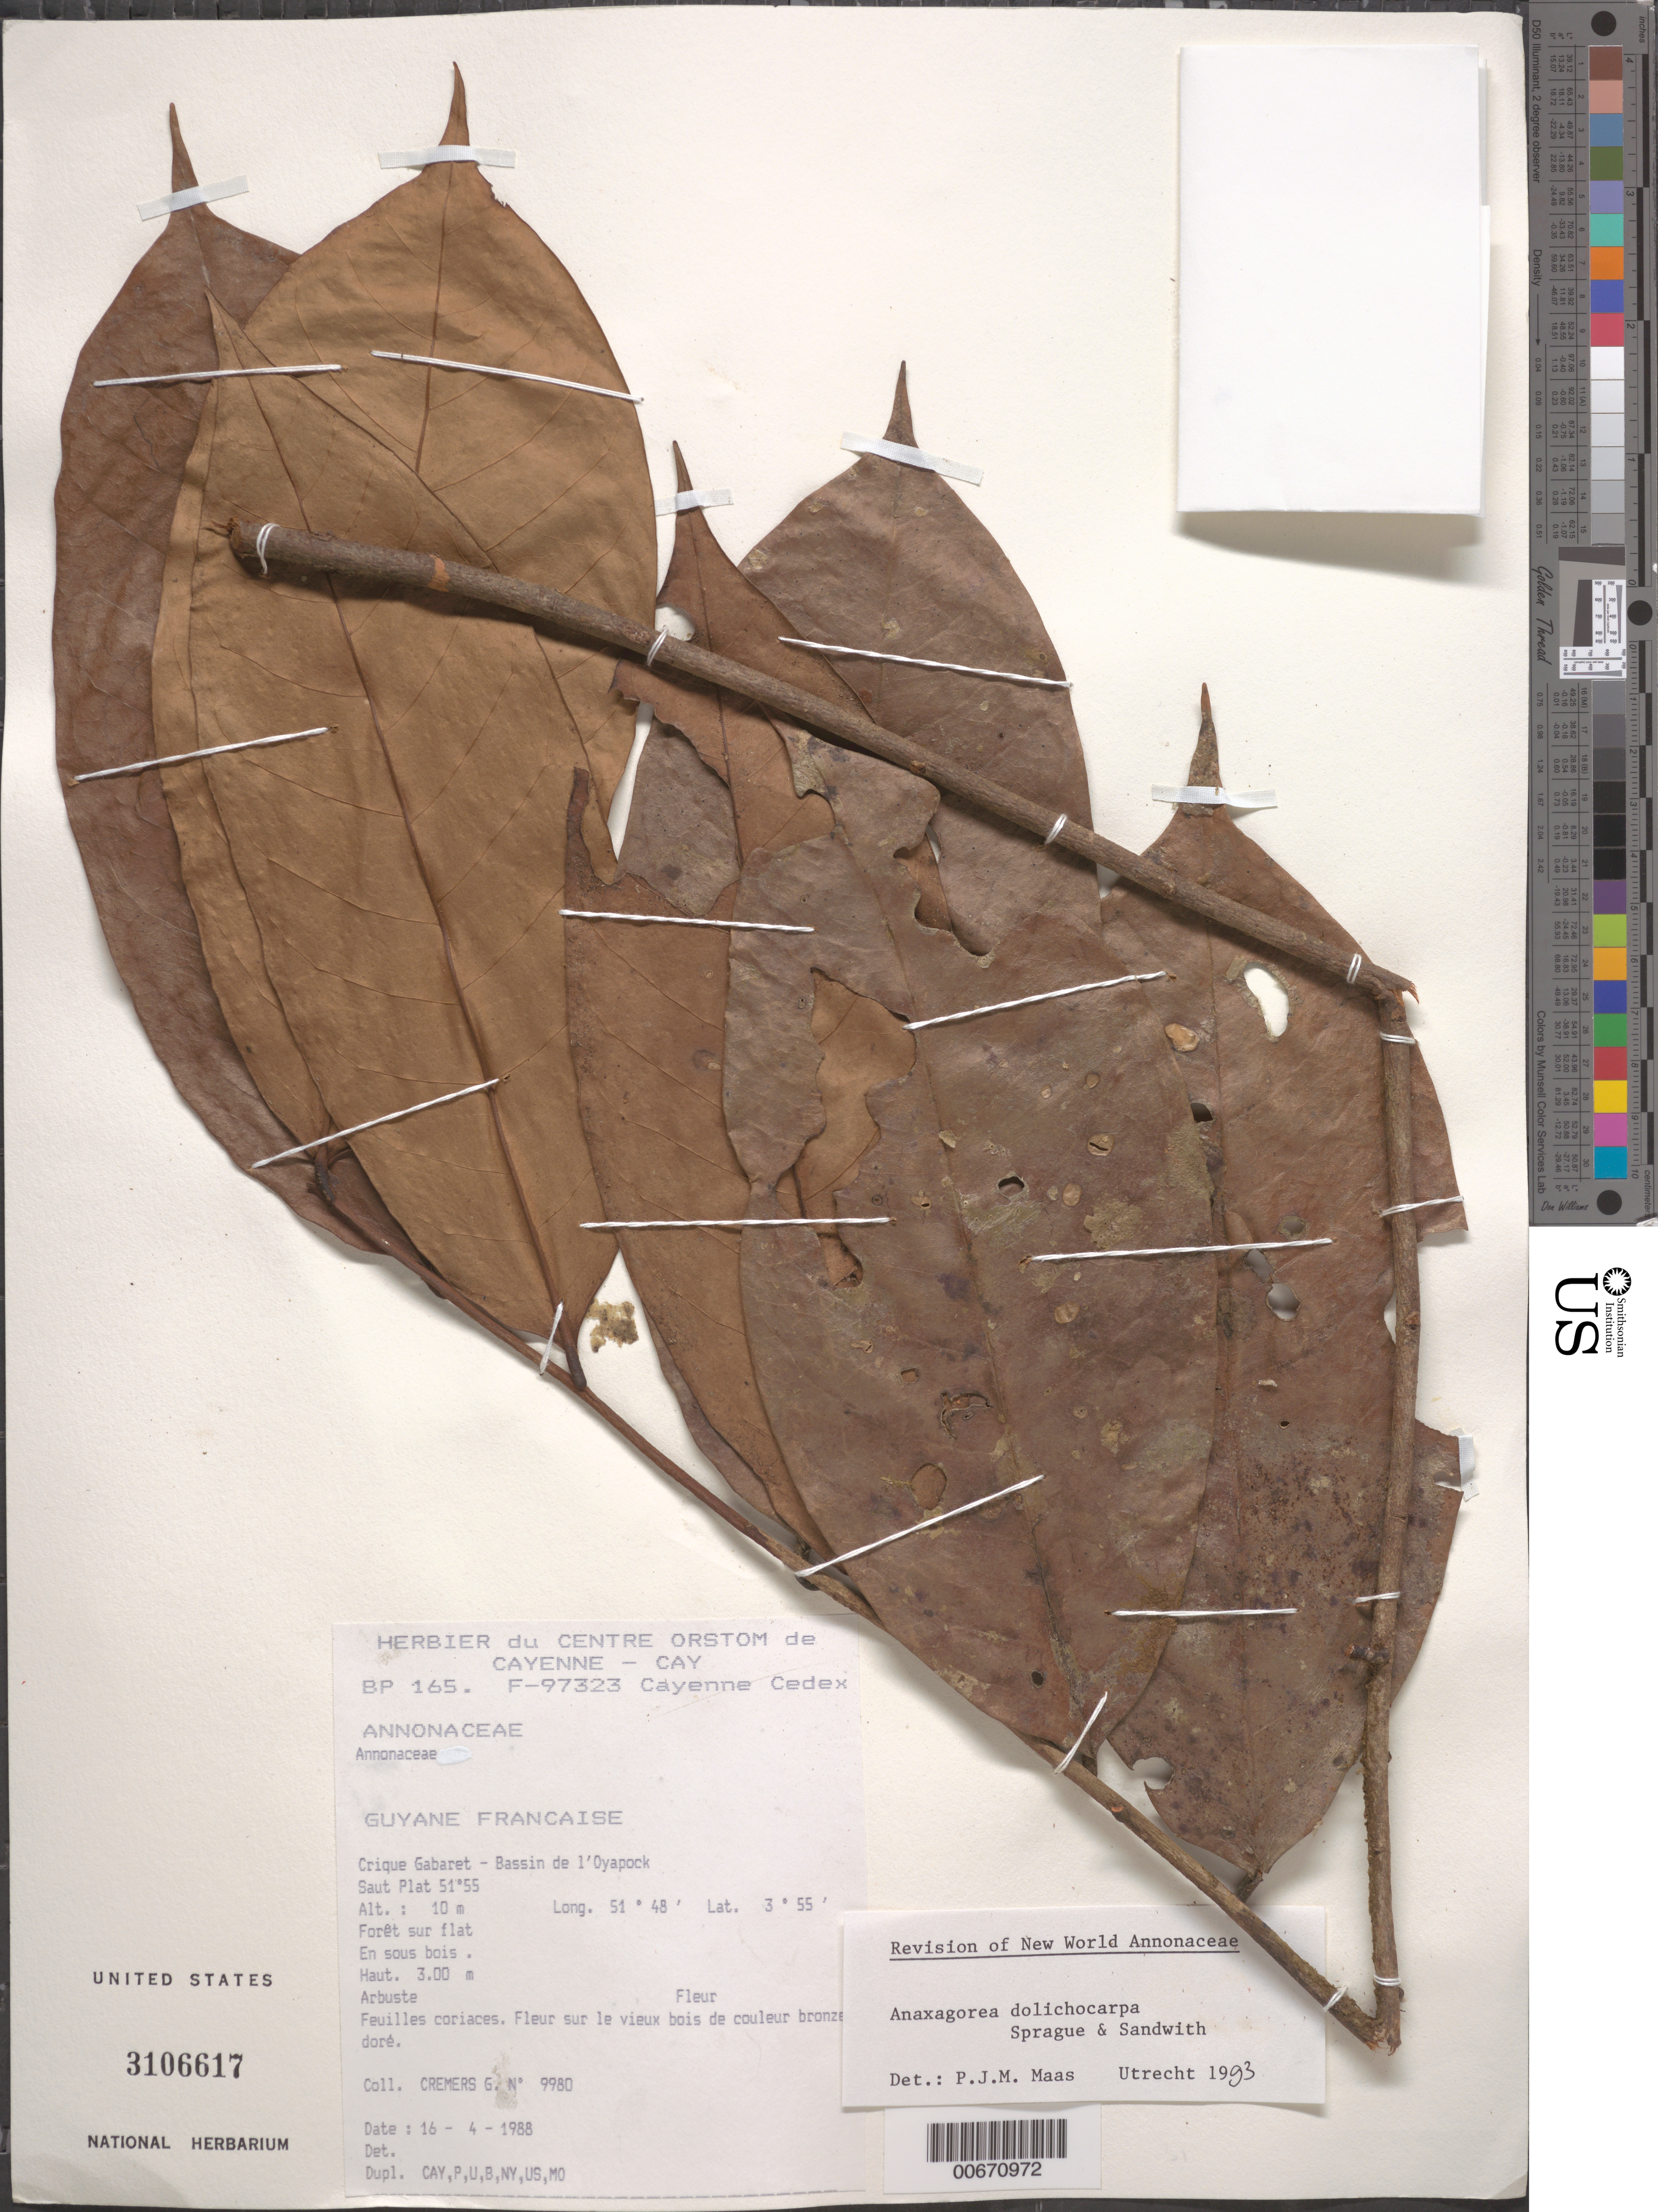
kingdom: Plantae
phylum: Tracheophyta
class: Magnoliopsida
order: Magnoliales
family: Annonaceae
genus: Anaxagorea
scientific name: Anaxagorea dolichocarpa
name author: Sprague & Sandwith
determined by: Maas, Paul J. M.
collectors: G. Cremers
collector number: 9980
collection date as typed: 16-Apr-88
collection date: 1988-04-16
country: French Guiana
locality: Crique Gabaret, Bassin de l'Oyapock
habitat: Forest on flatland, in understory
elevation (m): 10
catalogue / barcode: US 3106617